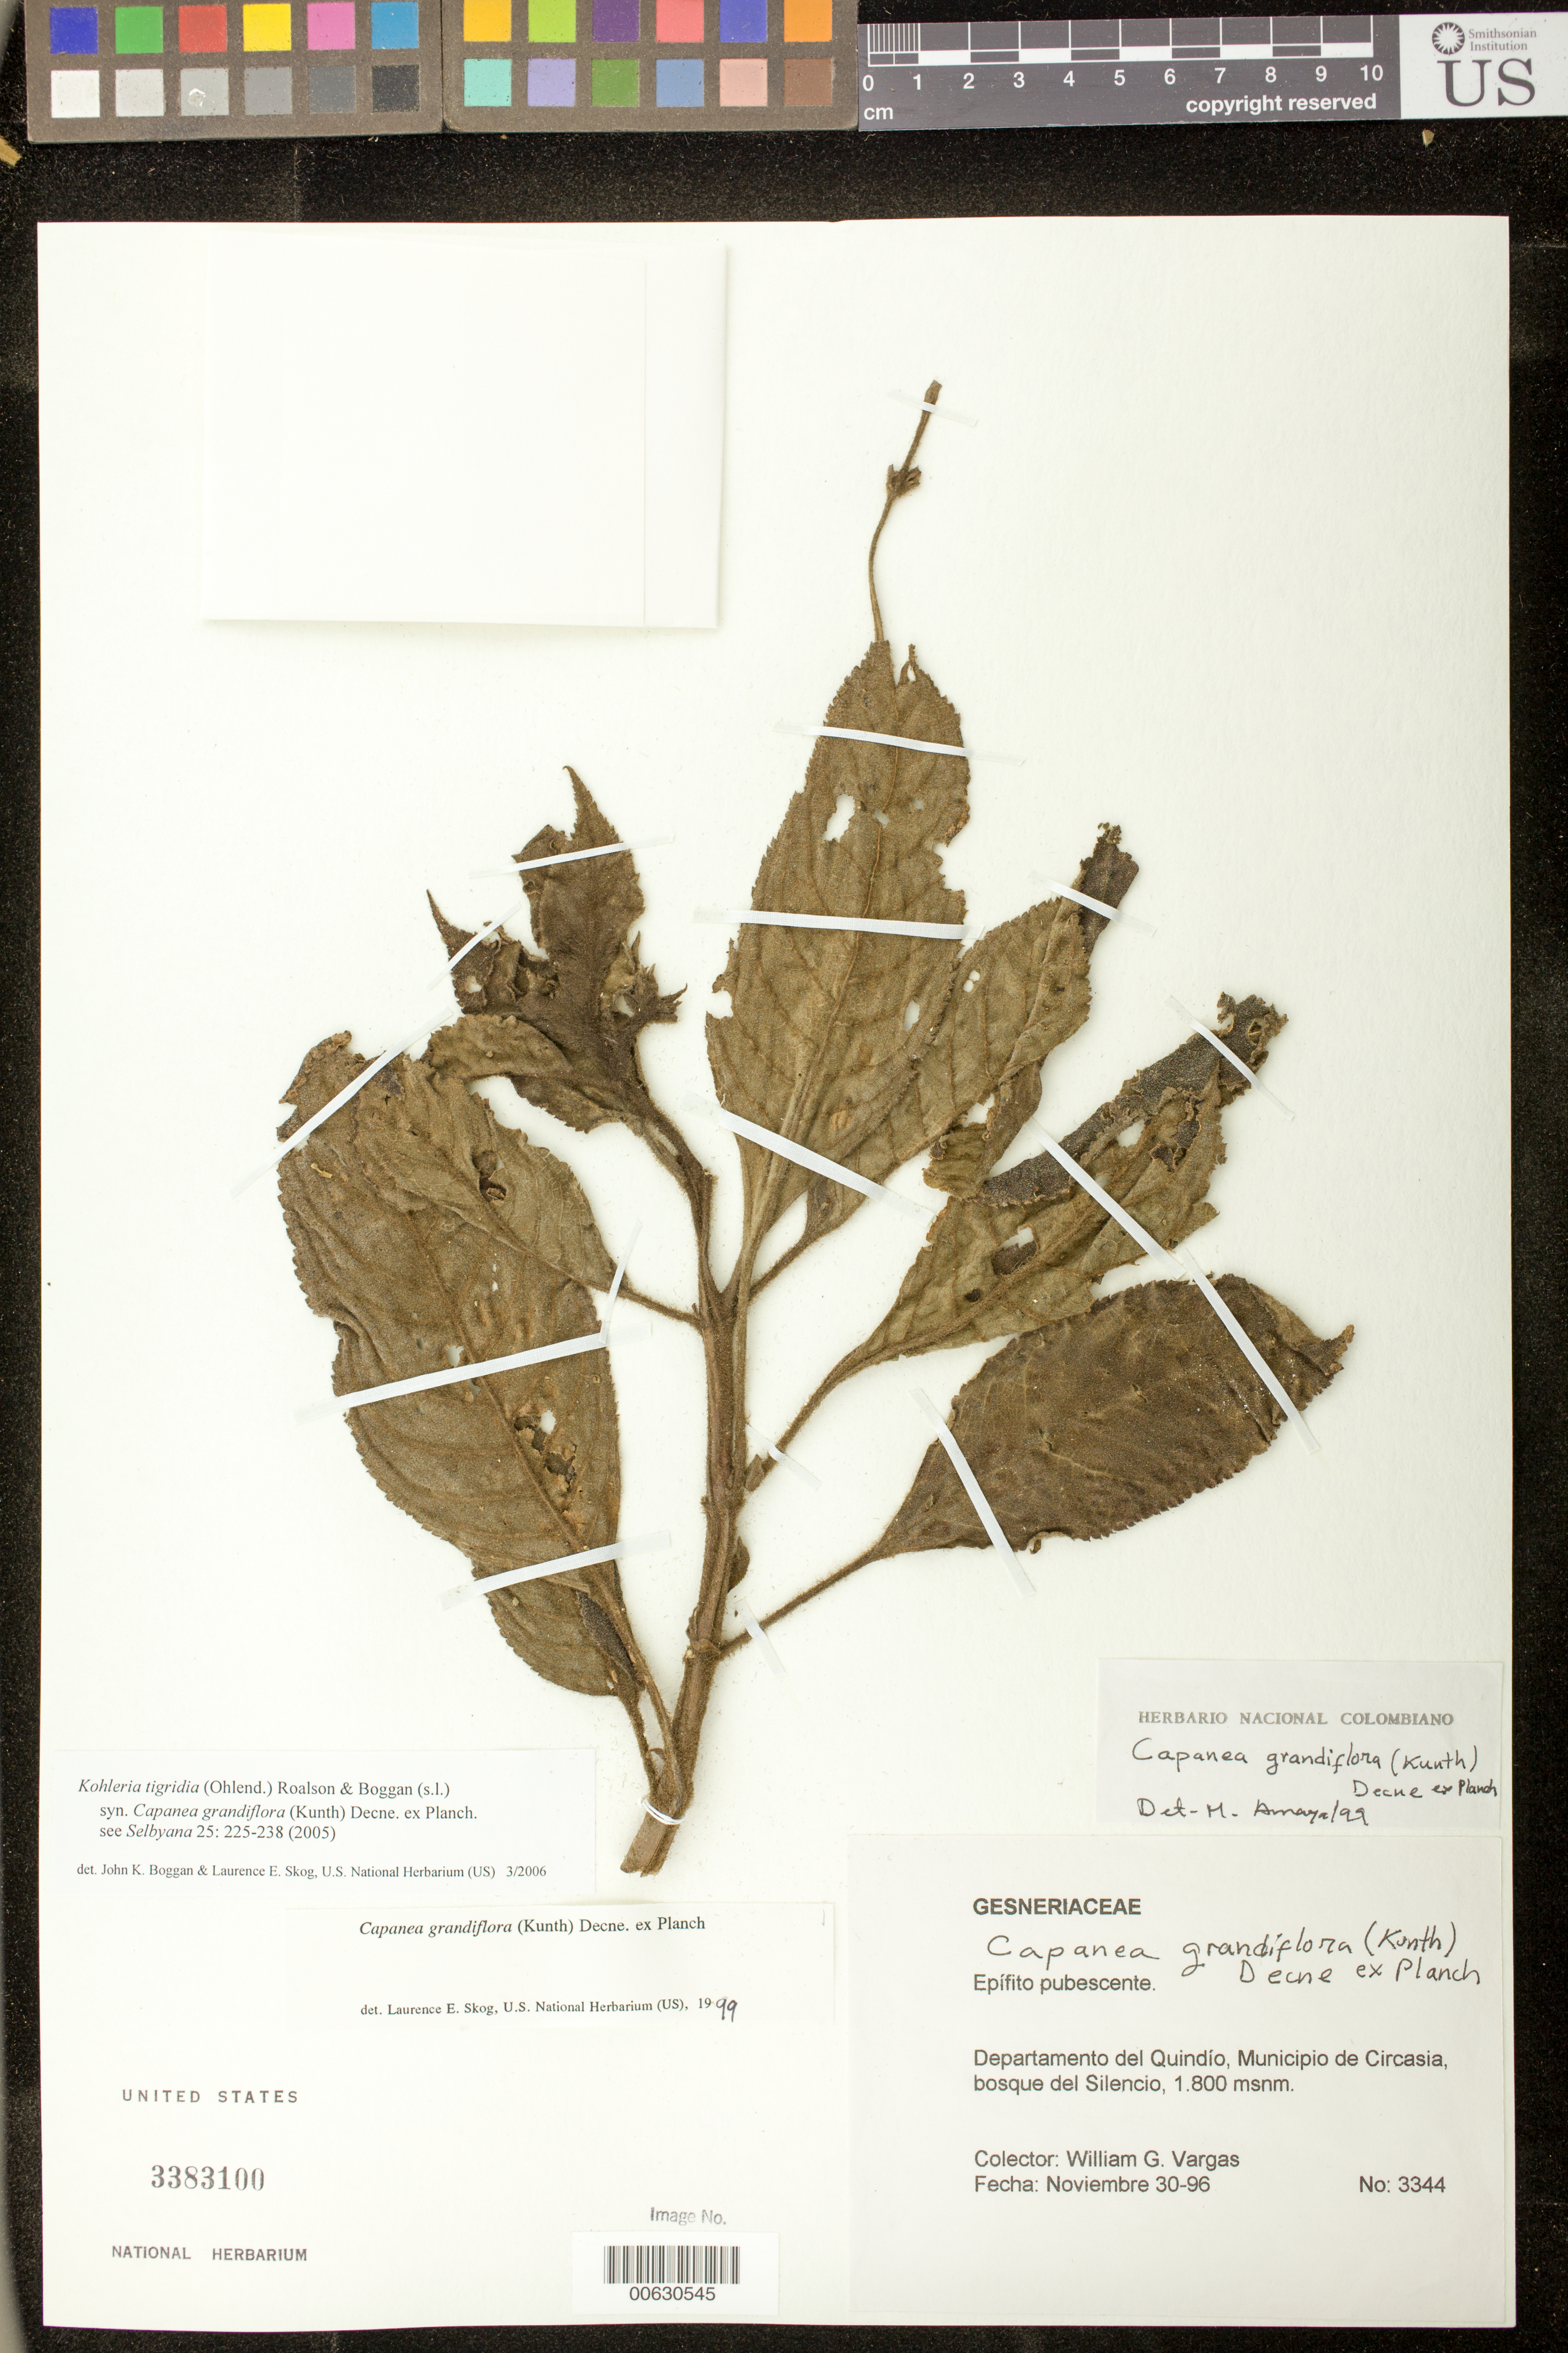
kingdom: Plantae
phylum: Tracheophyta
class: Magnoliopsida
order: Lamiales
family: Gesneriaceae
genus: Kohleria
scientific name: Kohleria tigridia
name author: (Ohlend.) Roalson & Boggan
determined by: Boggan, J. K.; Skog, L. E.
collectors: W. Vargas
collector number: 3344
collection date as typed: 30 Nov 1996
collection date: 1996-11-30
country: Colombia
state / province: Quindío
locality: Mpio. de Circasia, bosque del Silencio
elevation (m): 1800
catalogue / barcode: US 3383100